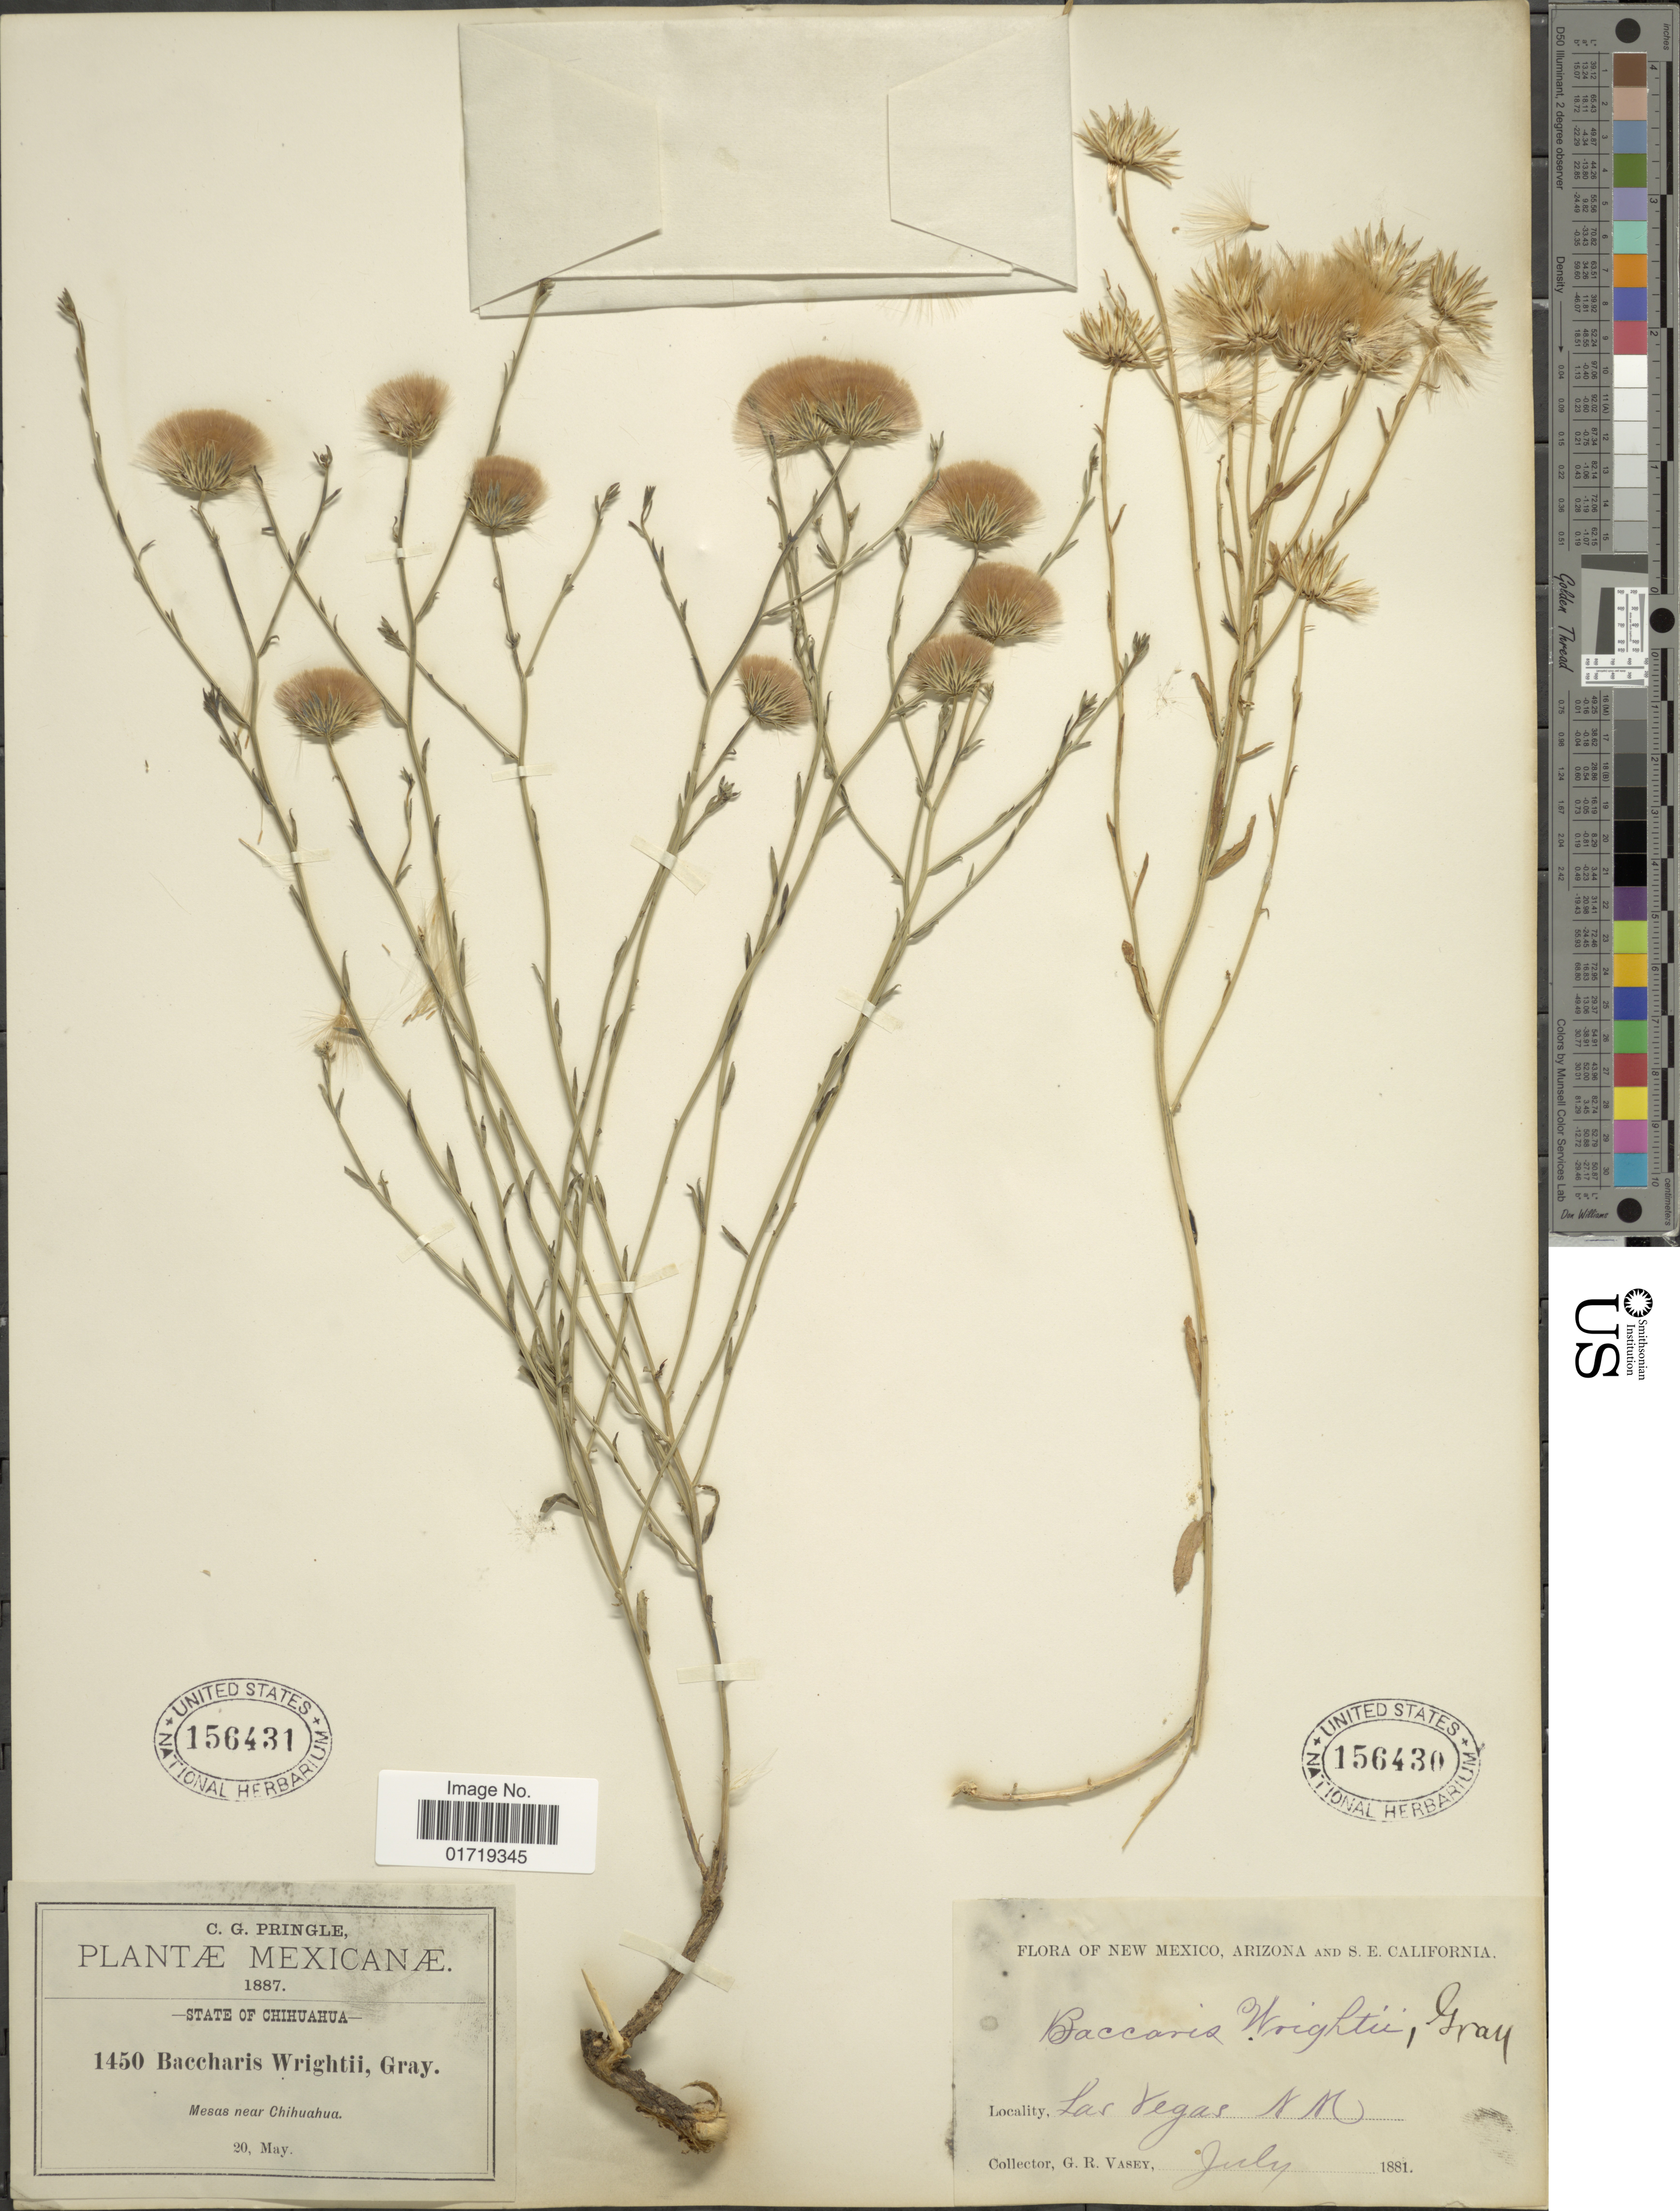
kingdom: Plantae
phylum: Tracheophyta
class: Magnoliopsida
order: Asterales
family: Asteraceae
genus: Baccharis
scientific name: Baccharis wrightii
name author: A. Gray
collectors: G. R. Vasey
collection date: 1881-07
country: United States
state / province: New Mexico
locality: Las Vegas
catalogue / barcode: US 156430-2